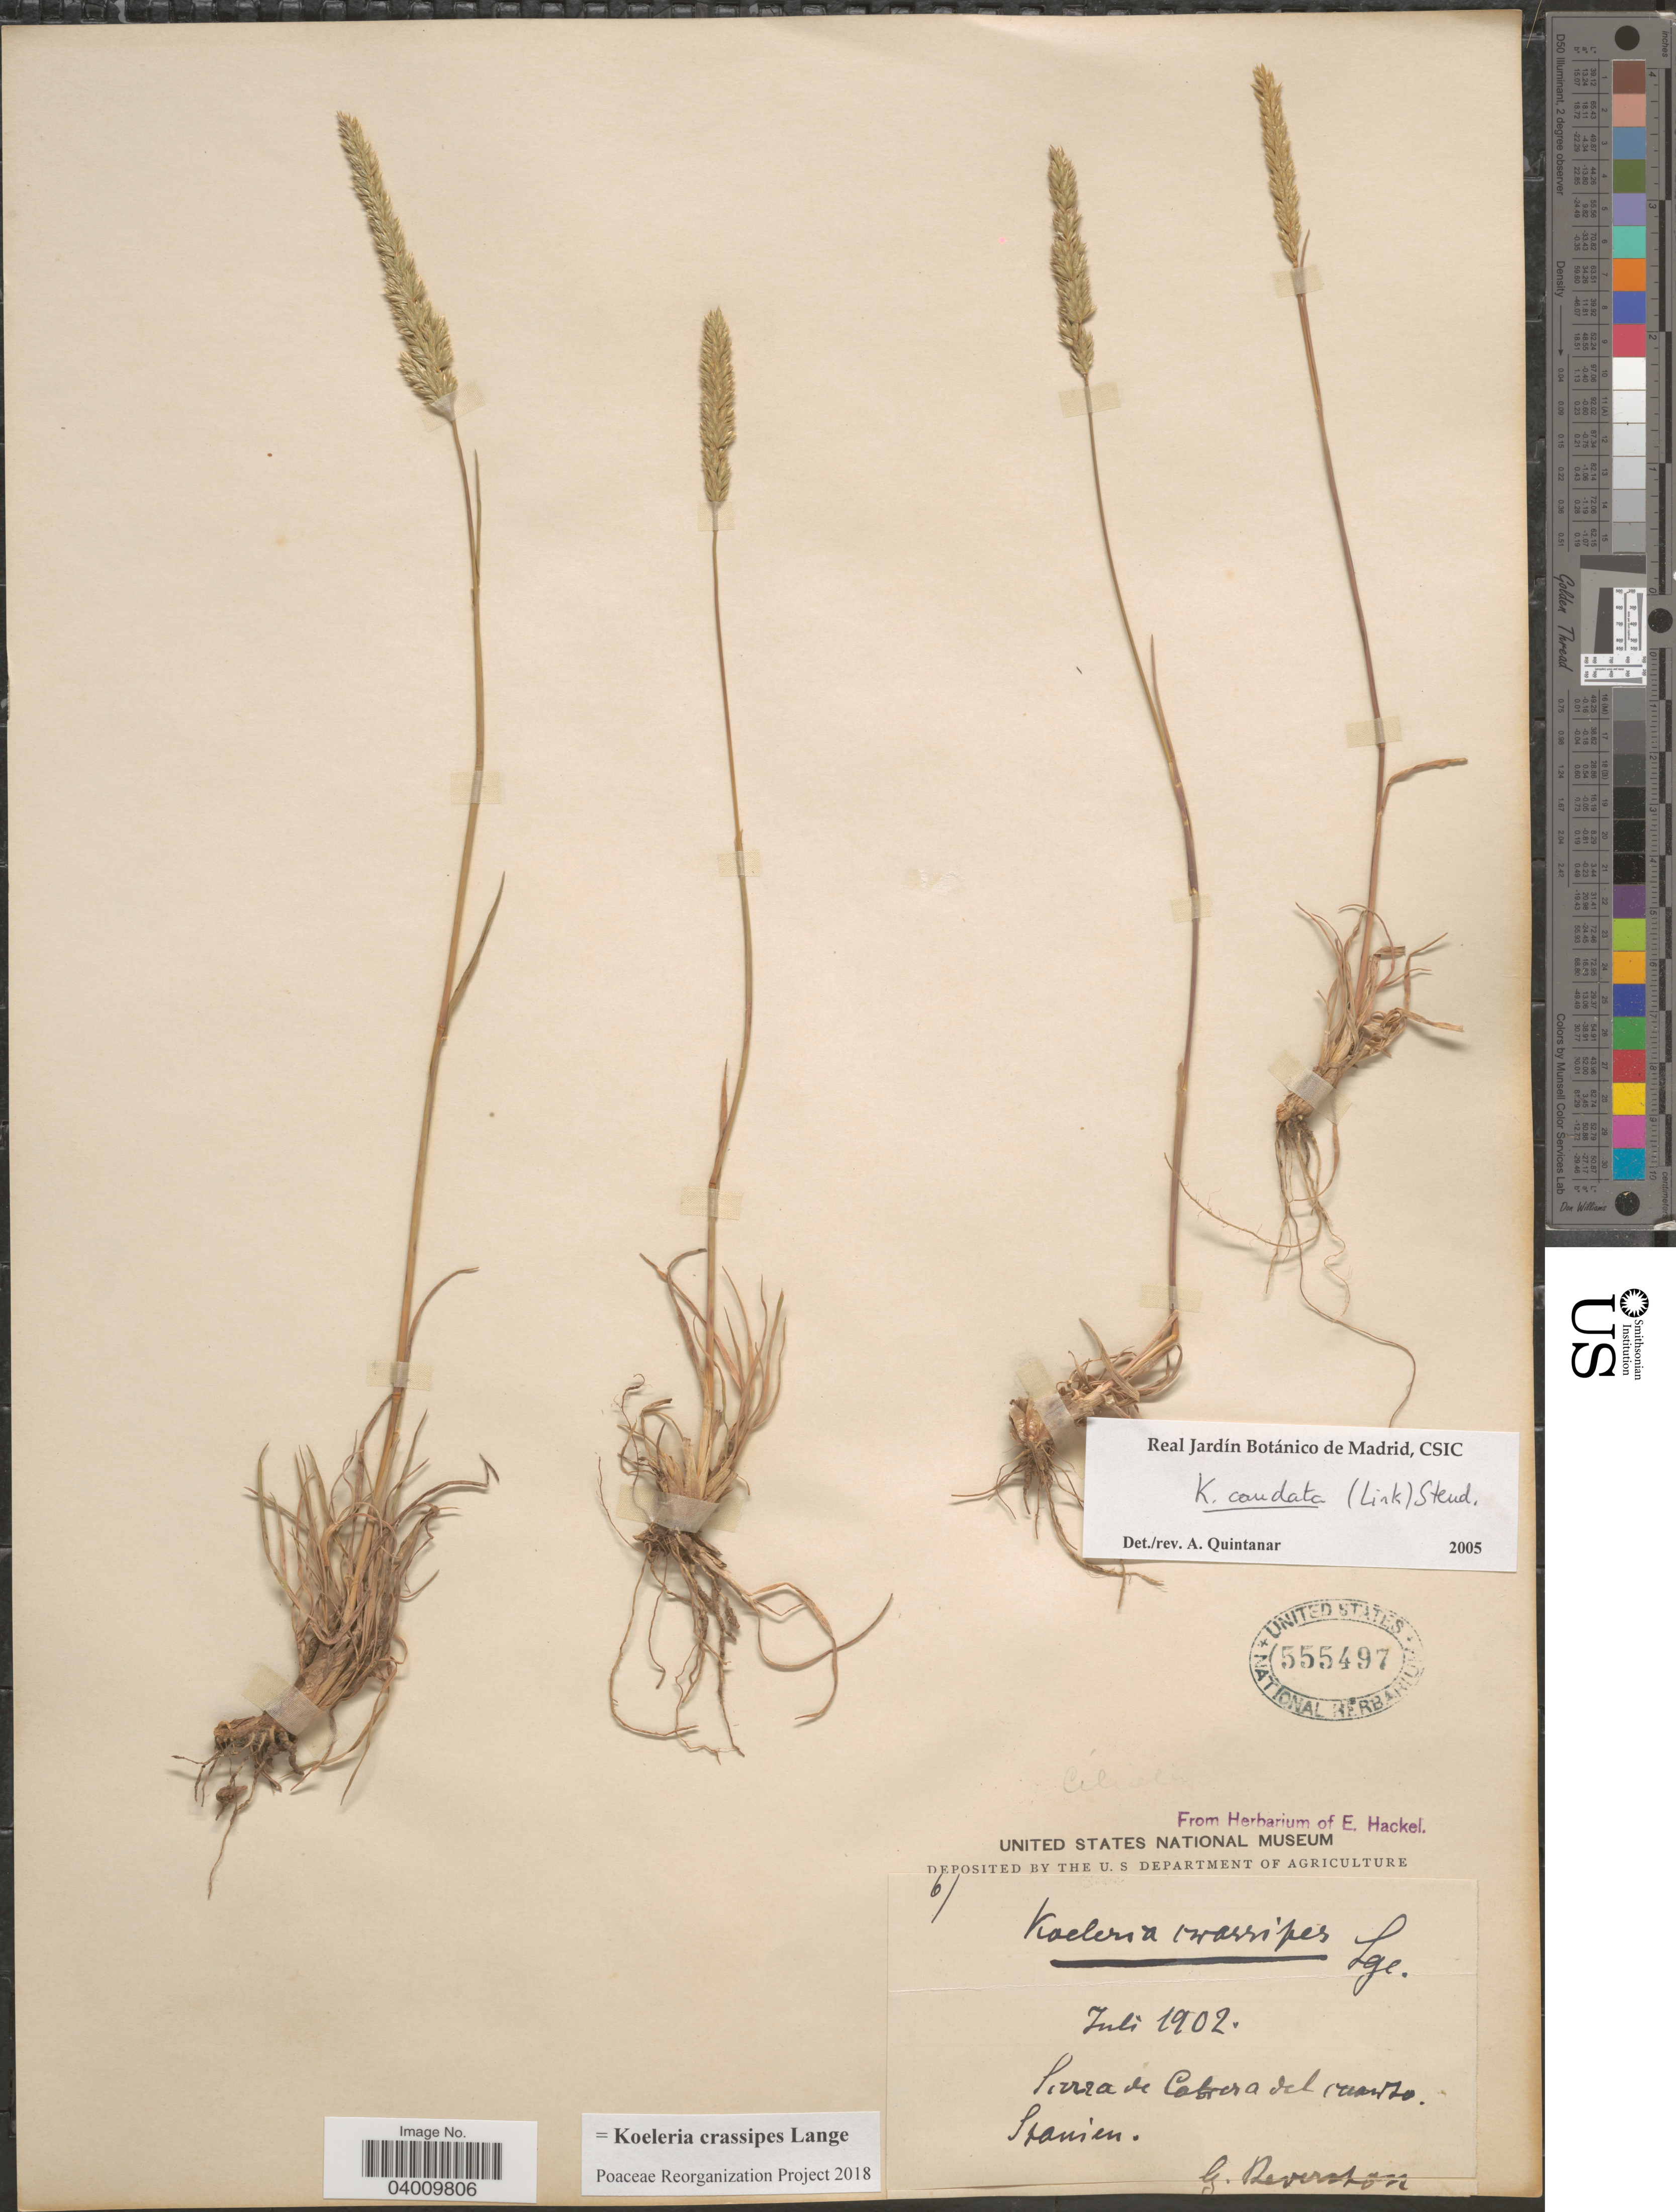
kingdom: Plantae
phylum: Tracheophyta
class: Liliopsida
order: Poales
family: Poaceae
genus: Koeleria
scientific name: Koeleria crassipes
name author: Lange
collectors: E. Reverchon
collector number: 6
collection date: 1902-07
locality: Sierra de Cabrera del [illegible text]. Stanien.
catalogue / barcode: US 555497